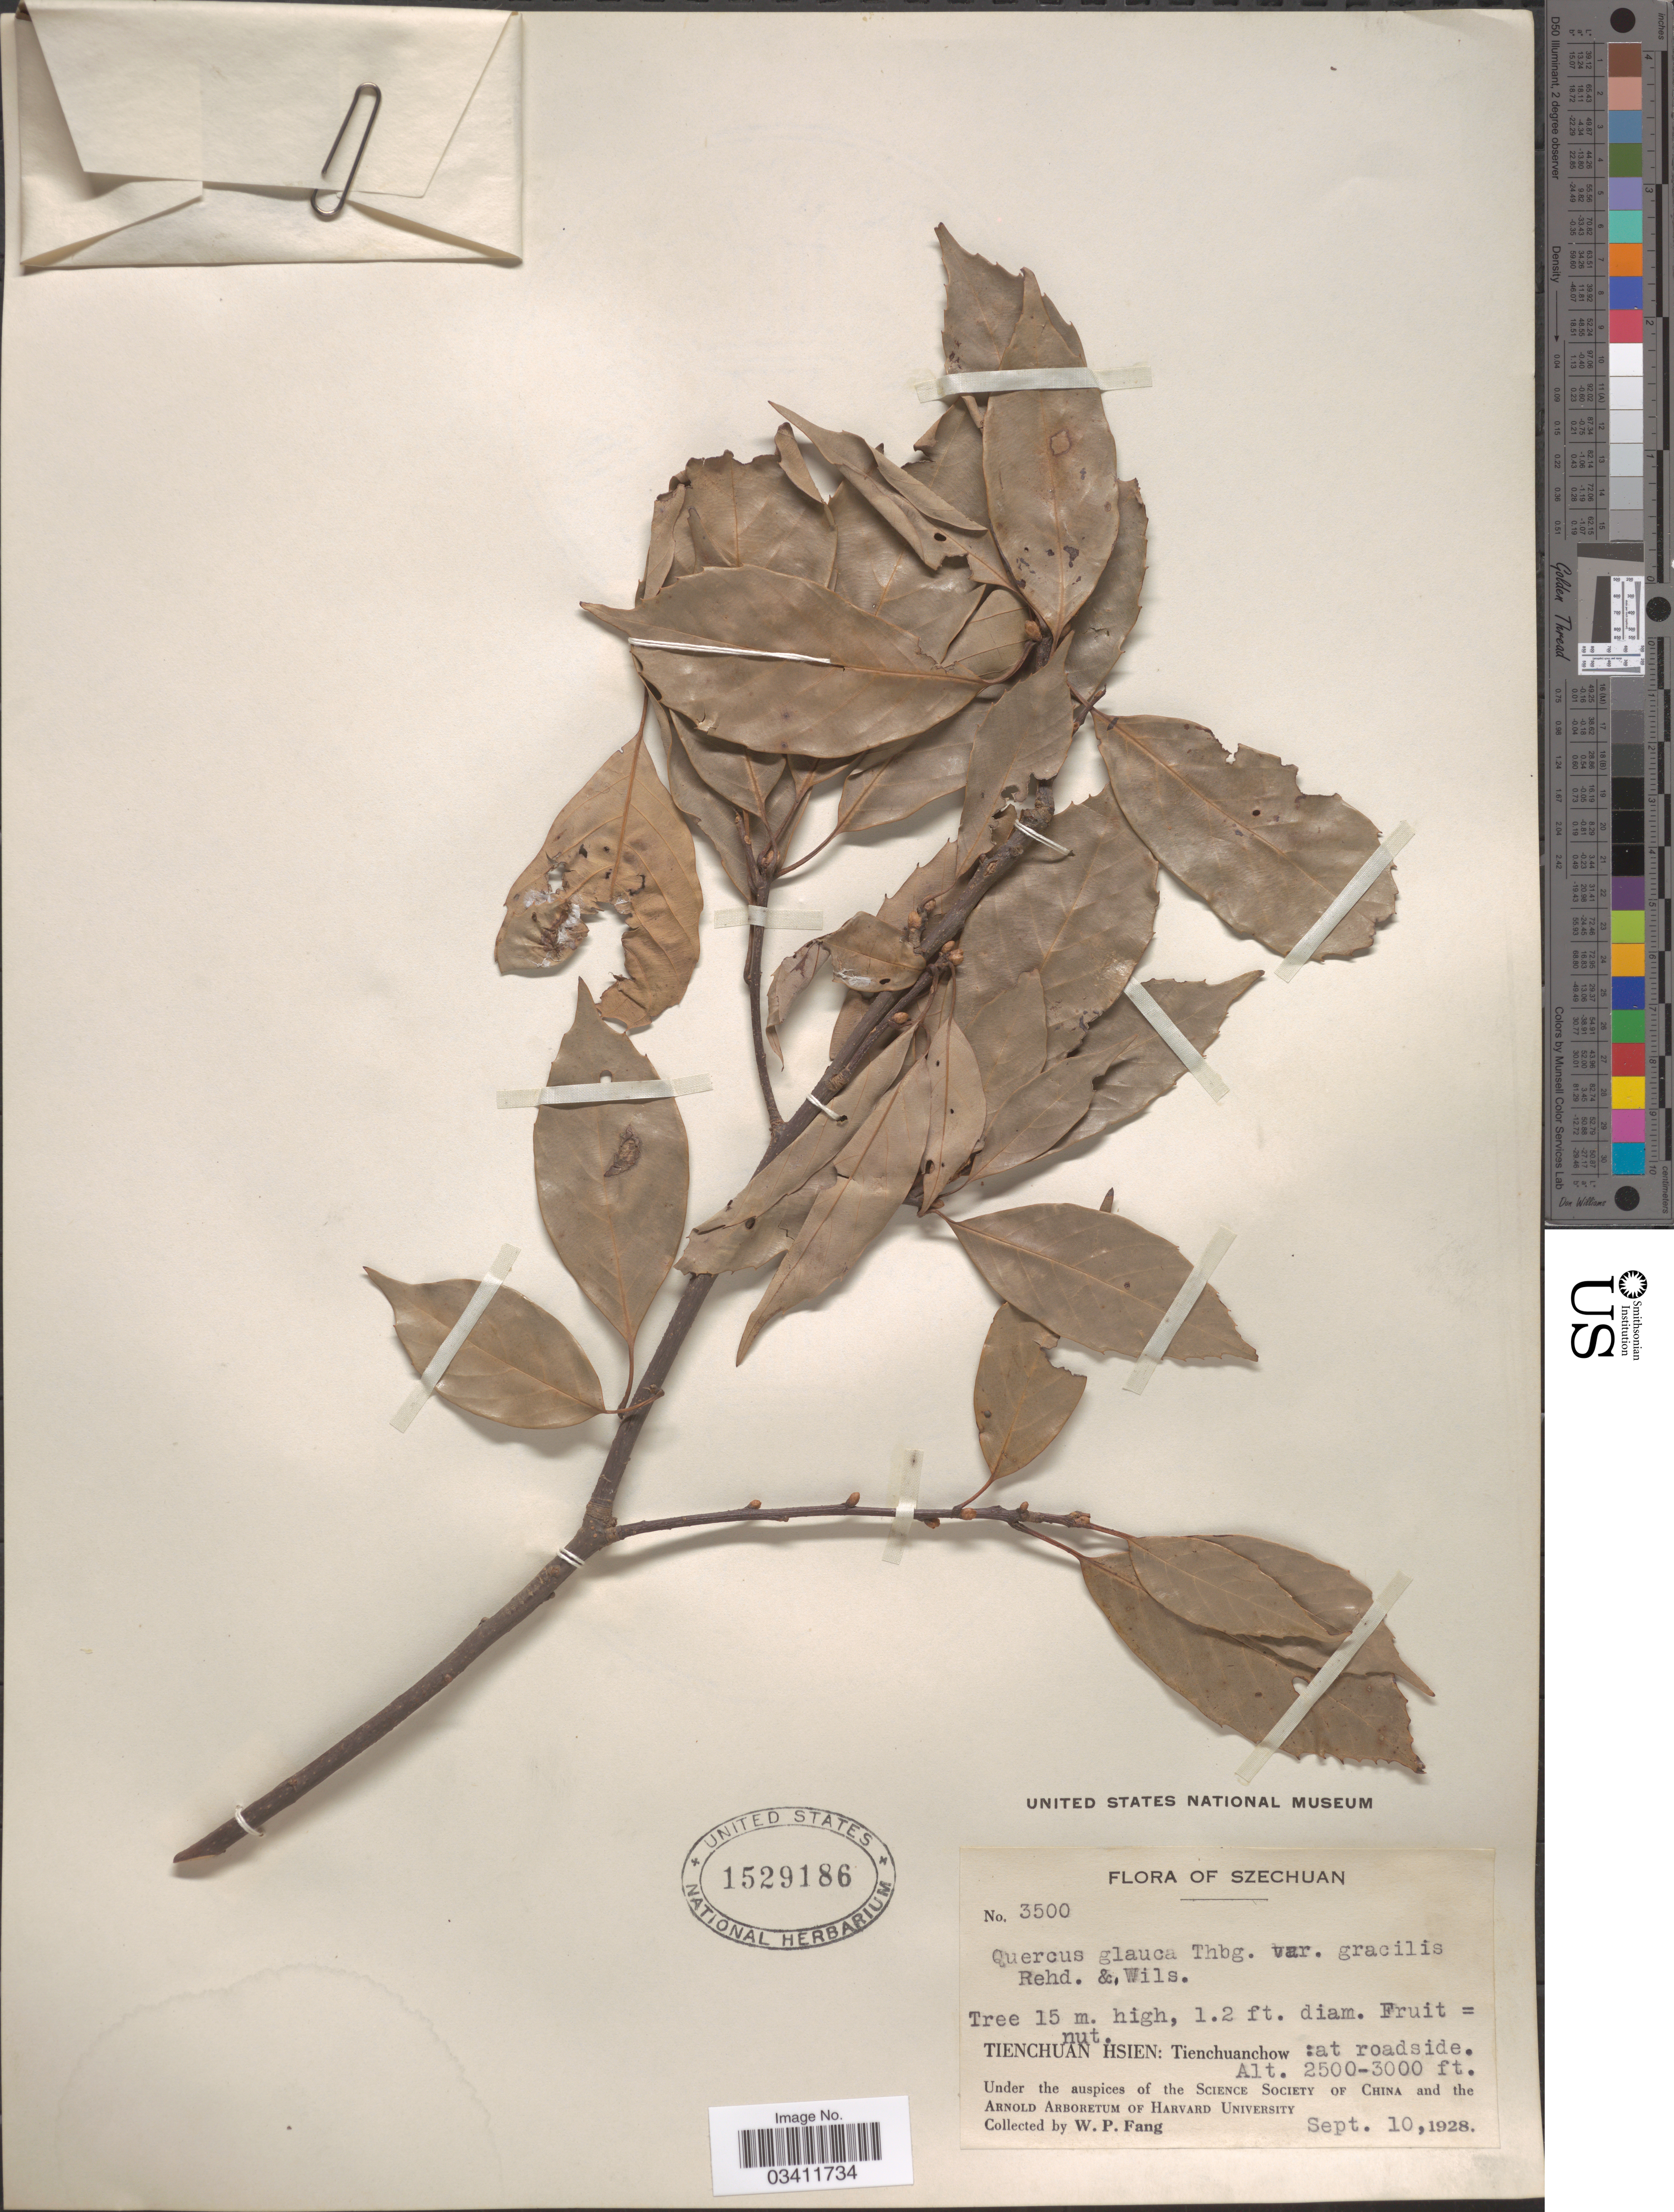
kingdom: Plantae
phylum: Tracheophyta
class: Magnoliopsida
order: Fagales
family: Fagaceae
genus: Quercus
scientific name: Quercus glauca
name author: Thunb.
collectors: W. P. Fang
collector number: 3500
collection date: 1928-09-10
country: China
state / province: Sichuan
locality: Szechuan. Tienchuan Hsien: Tienchuanchow: at roadside.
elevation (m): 762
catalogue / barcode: US 1529186